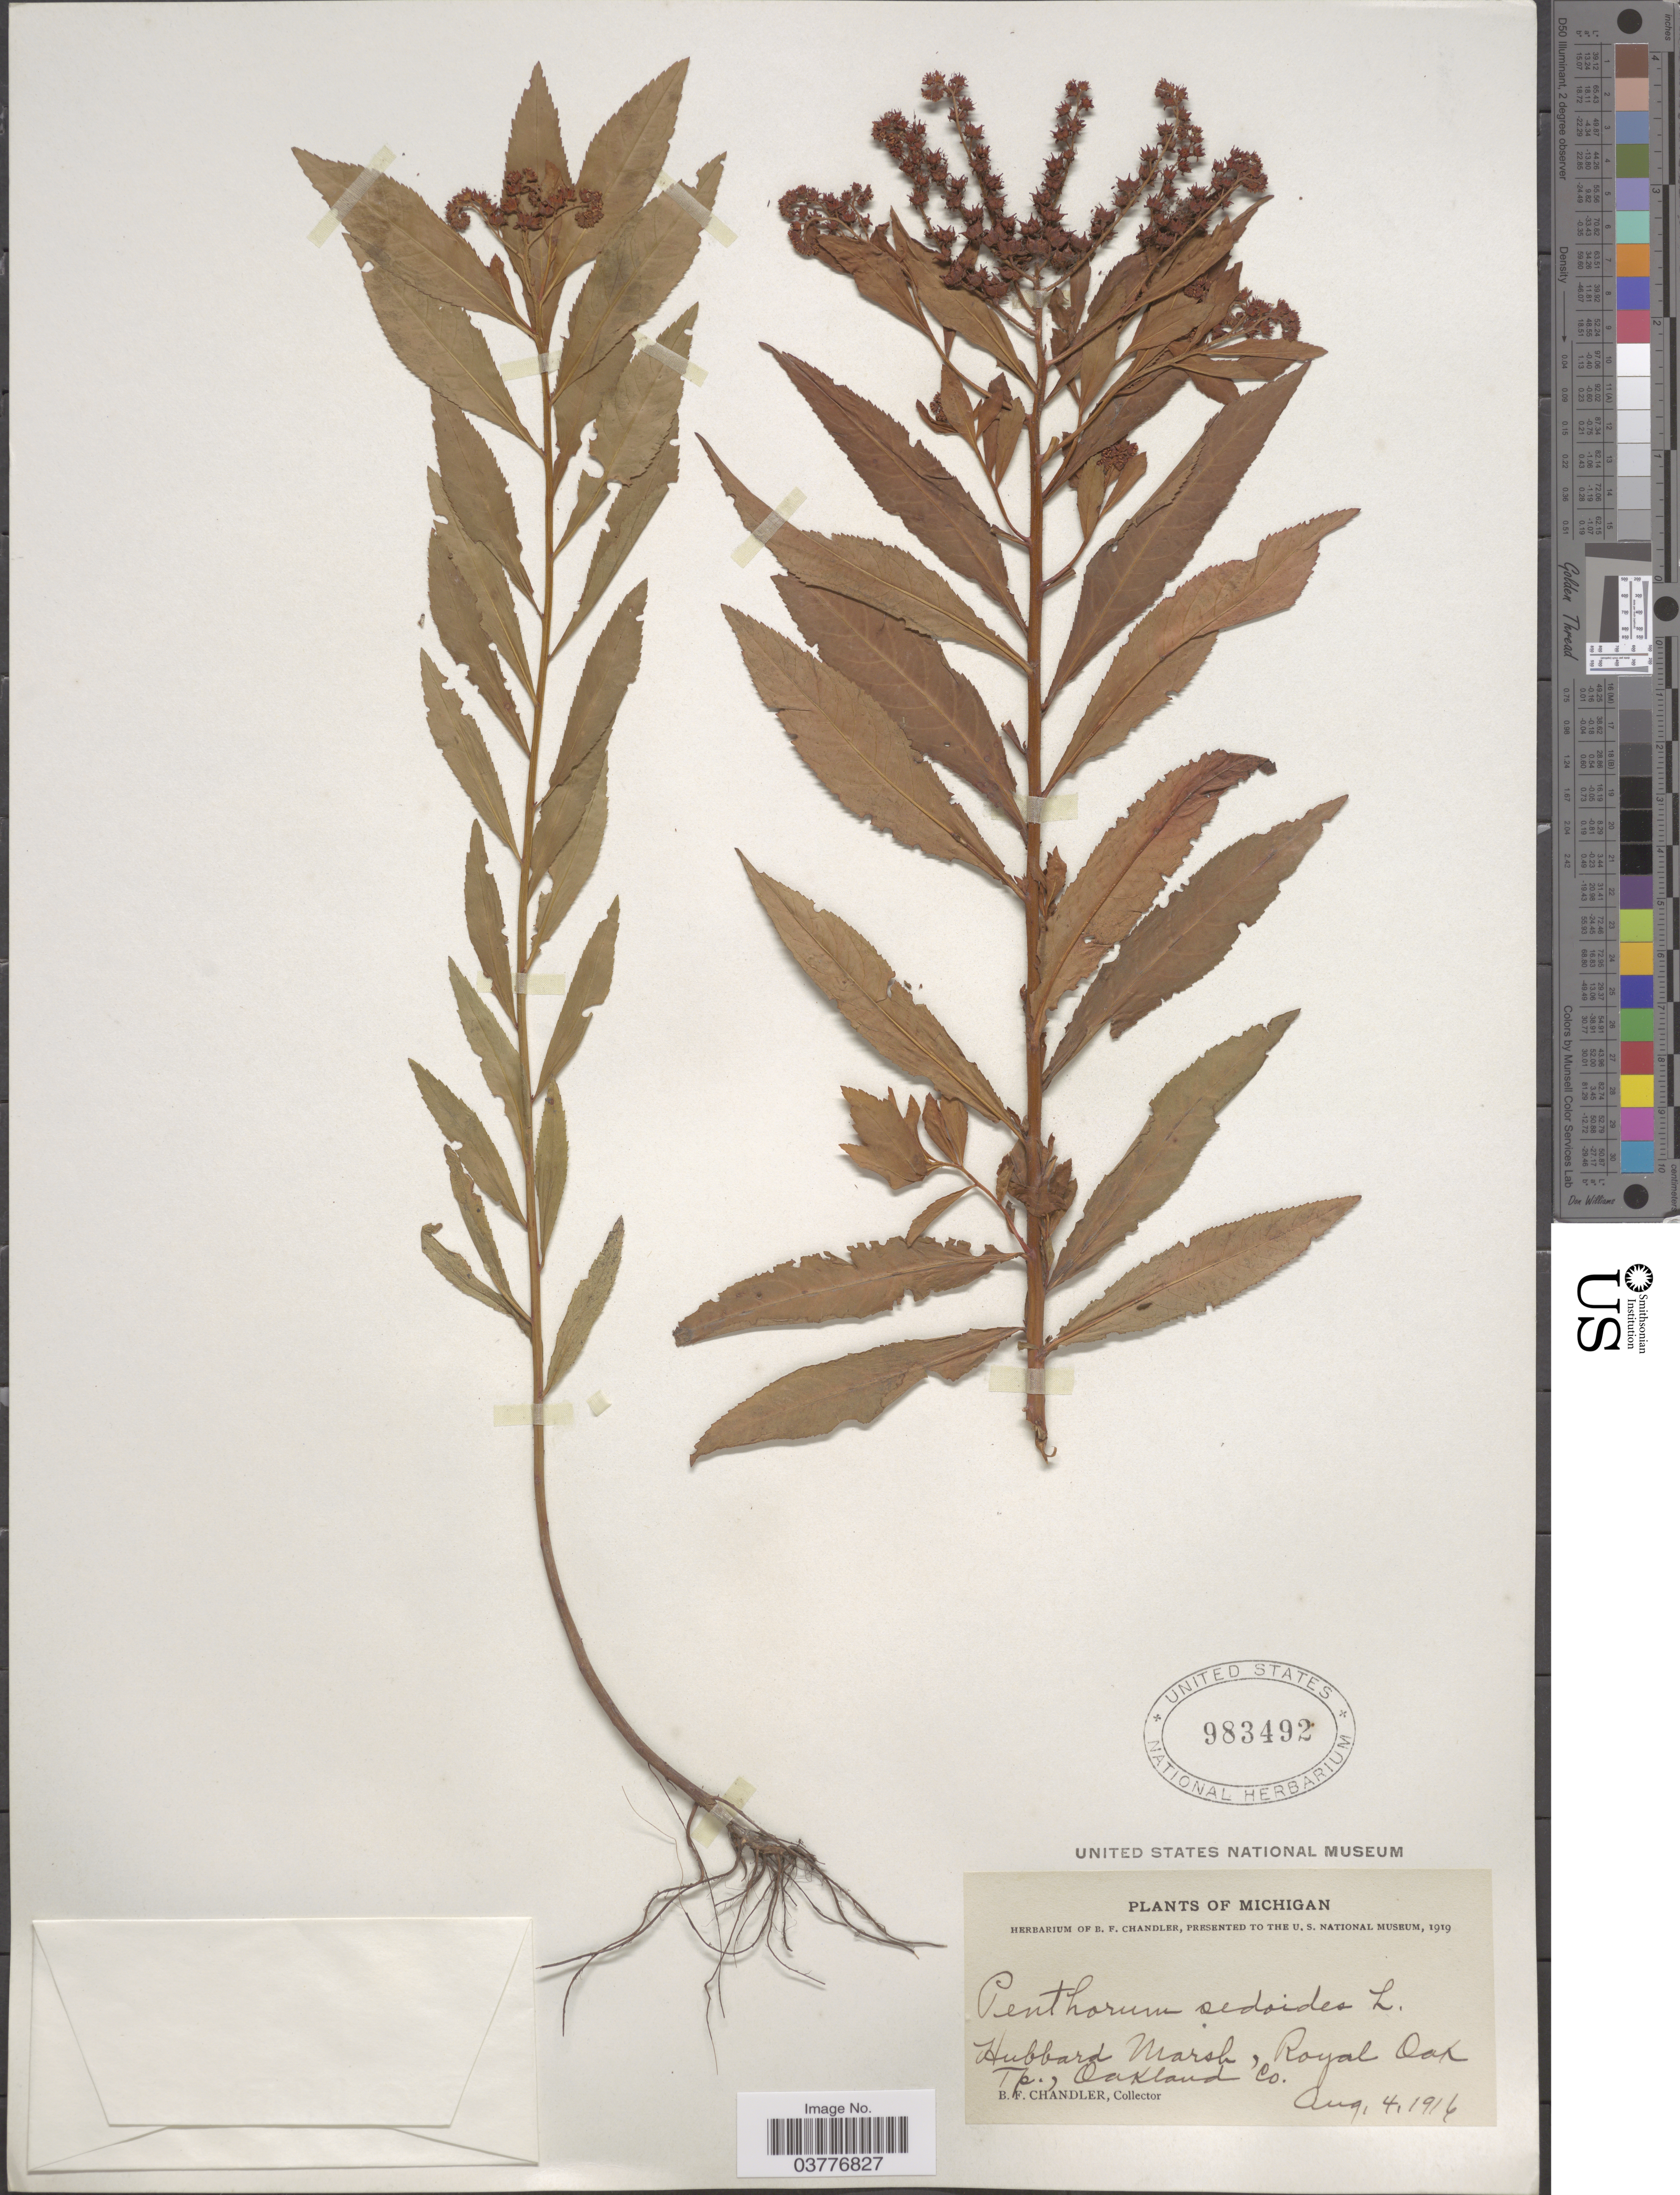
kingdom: Plantae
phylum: Tracheophyta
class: Magnoliopsida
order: Saxifragales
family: Penthoraceae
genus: Penthorum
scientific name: Penthorum sedoides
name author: L.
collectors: B. F. Chandler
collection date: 1914-08-04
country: United States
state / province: Michigan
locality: Hubbard Marsh, Royal Oak Tp., Oakland Co.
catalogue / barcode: US 983492